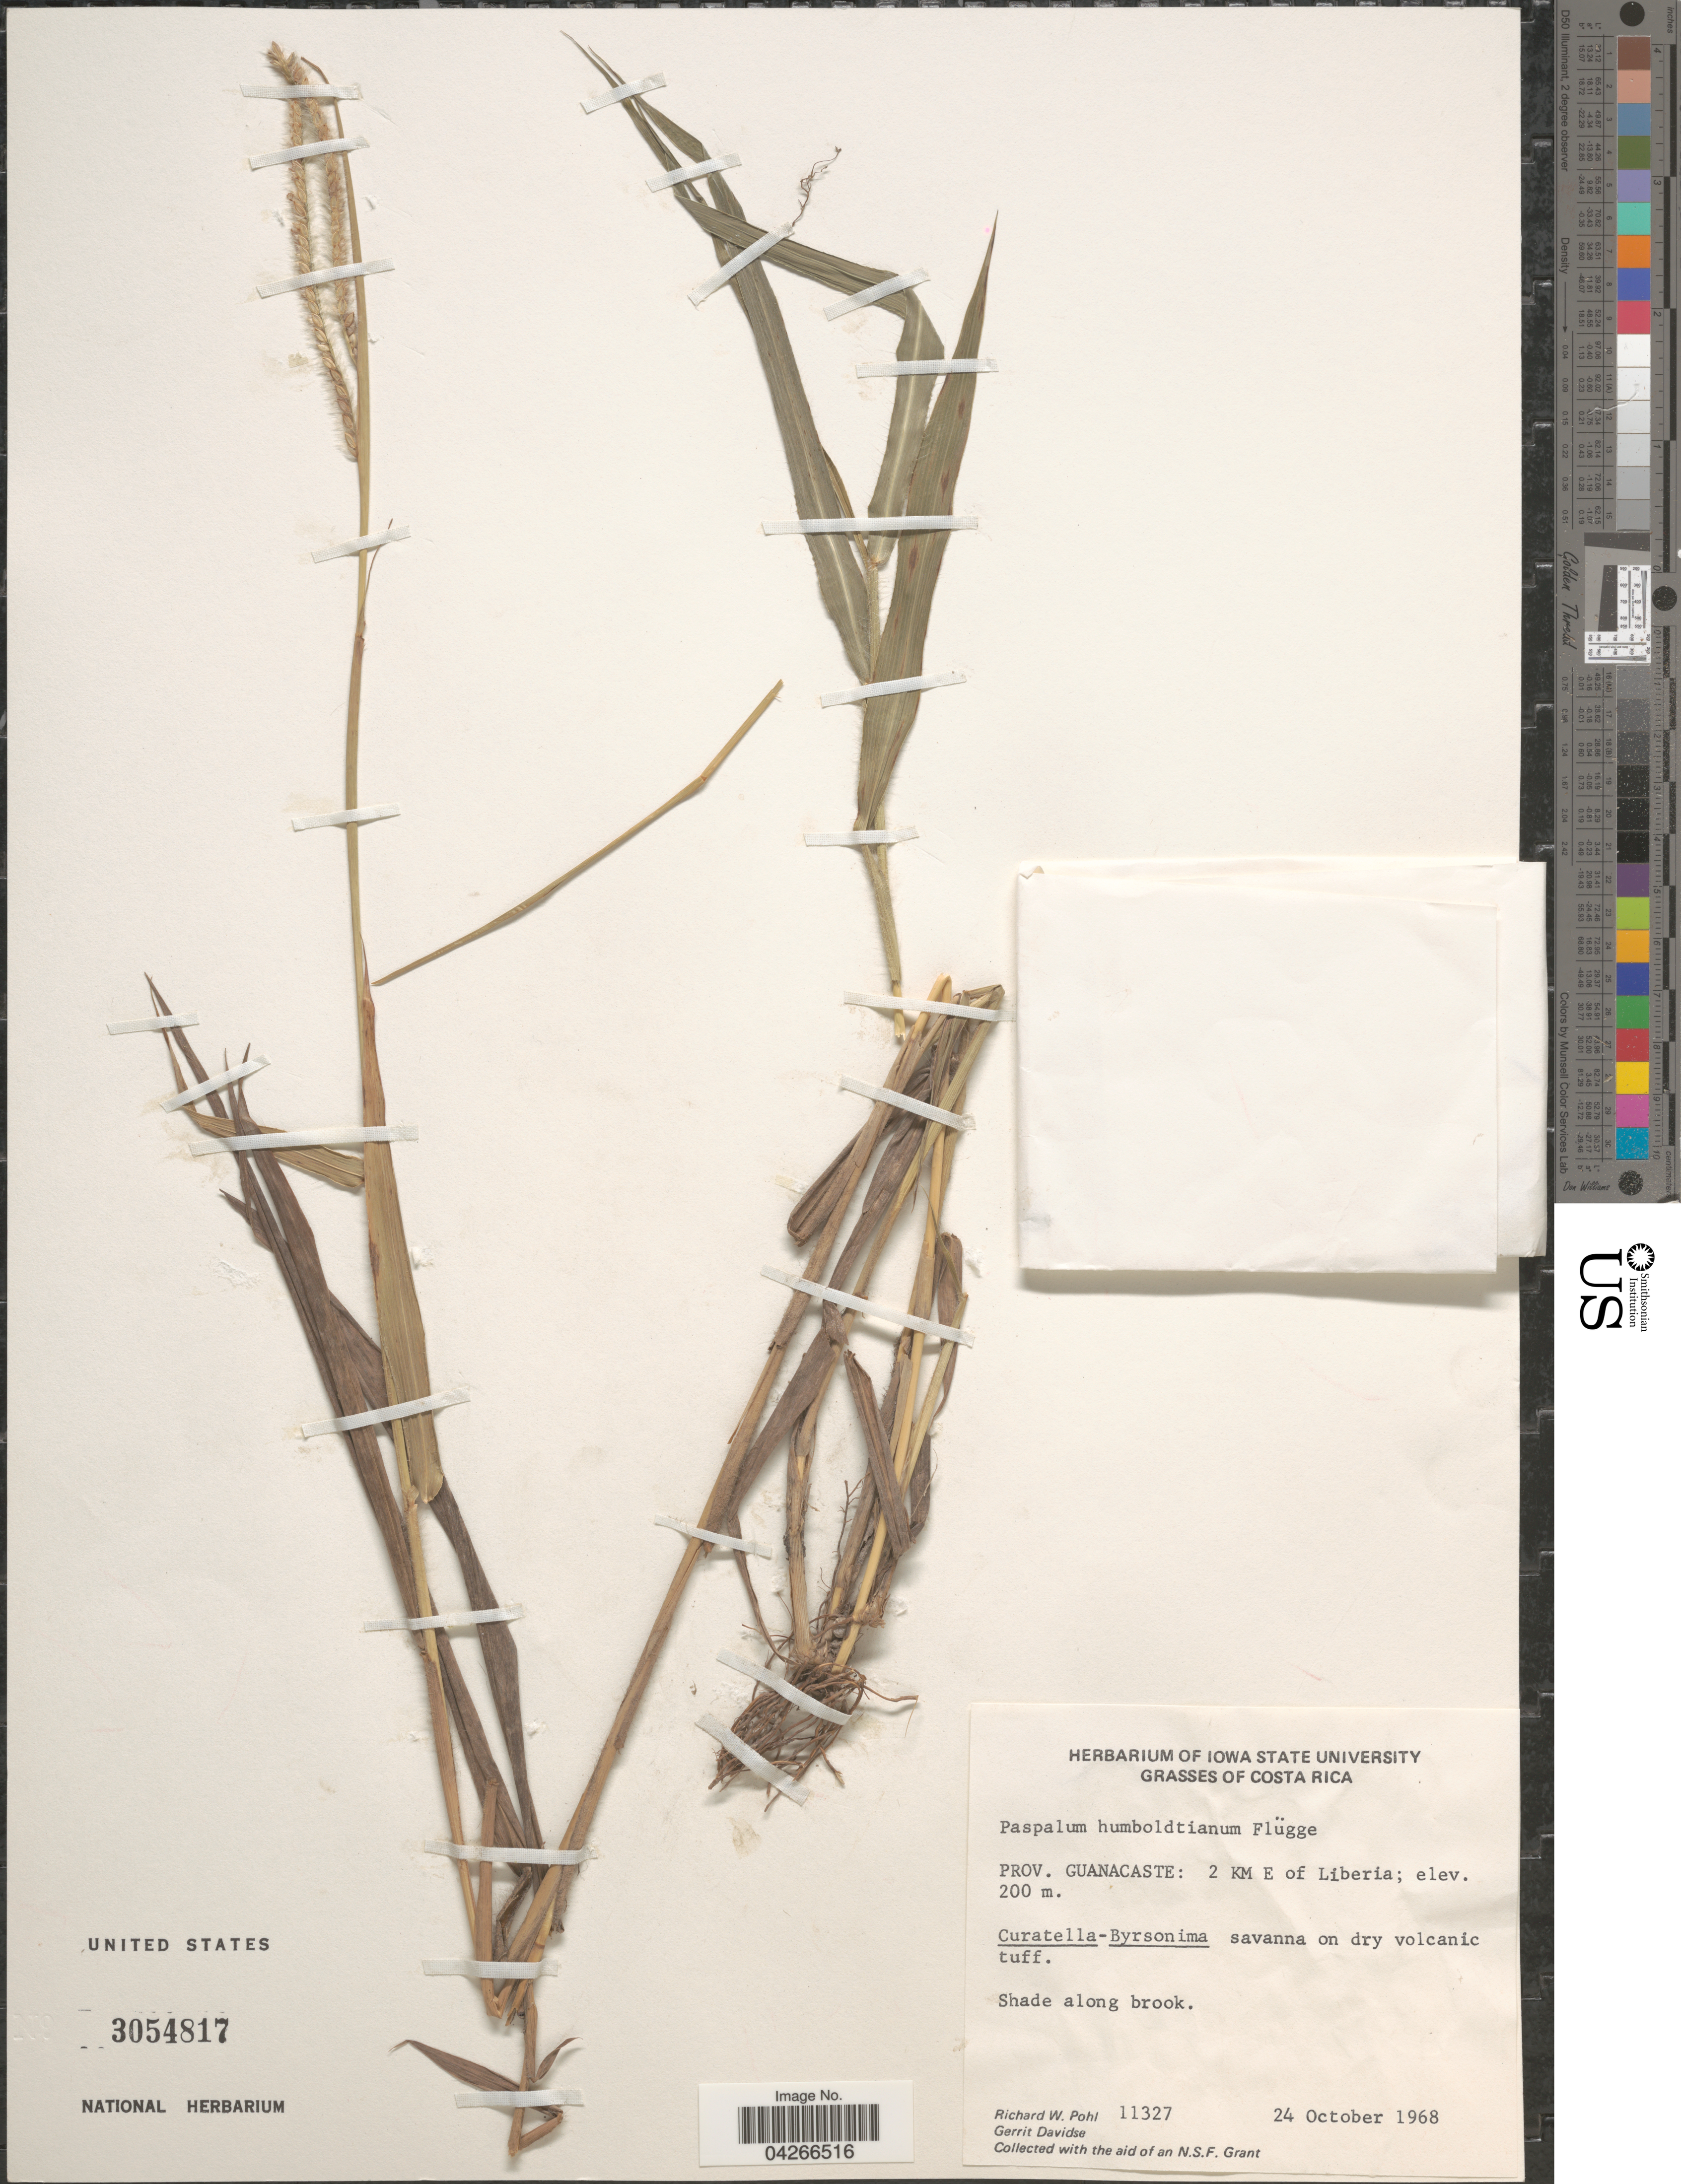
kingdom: Plantae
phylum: Tracheophyta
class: Liliopsida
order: Poales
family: Poaceae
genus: Paspalum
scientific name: Paspalum humboldtianum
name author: Flüggé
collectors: R. W. Pohl & G. Davidse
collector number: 11327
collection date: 1968-10-24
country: Costa Rica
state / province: Guanacaste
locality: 2 KM E of Liberia. On dry volcanic tuff.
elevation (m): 200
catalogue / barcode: US 3054817